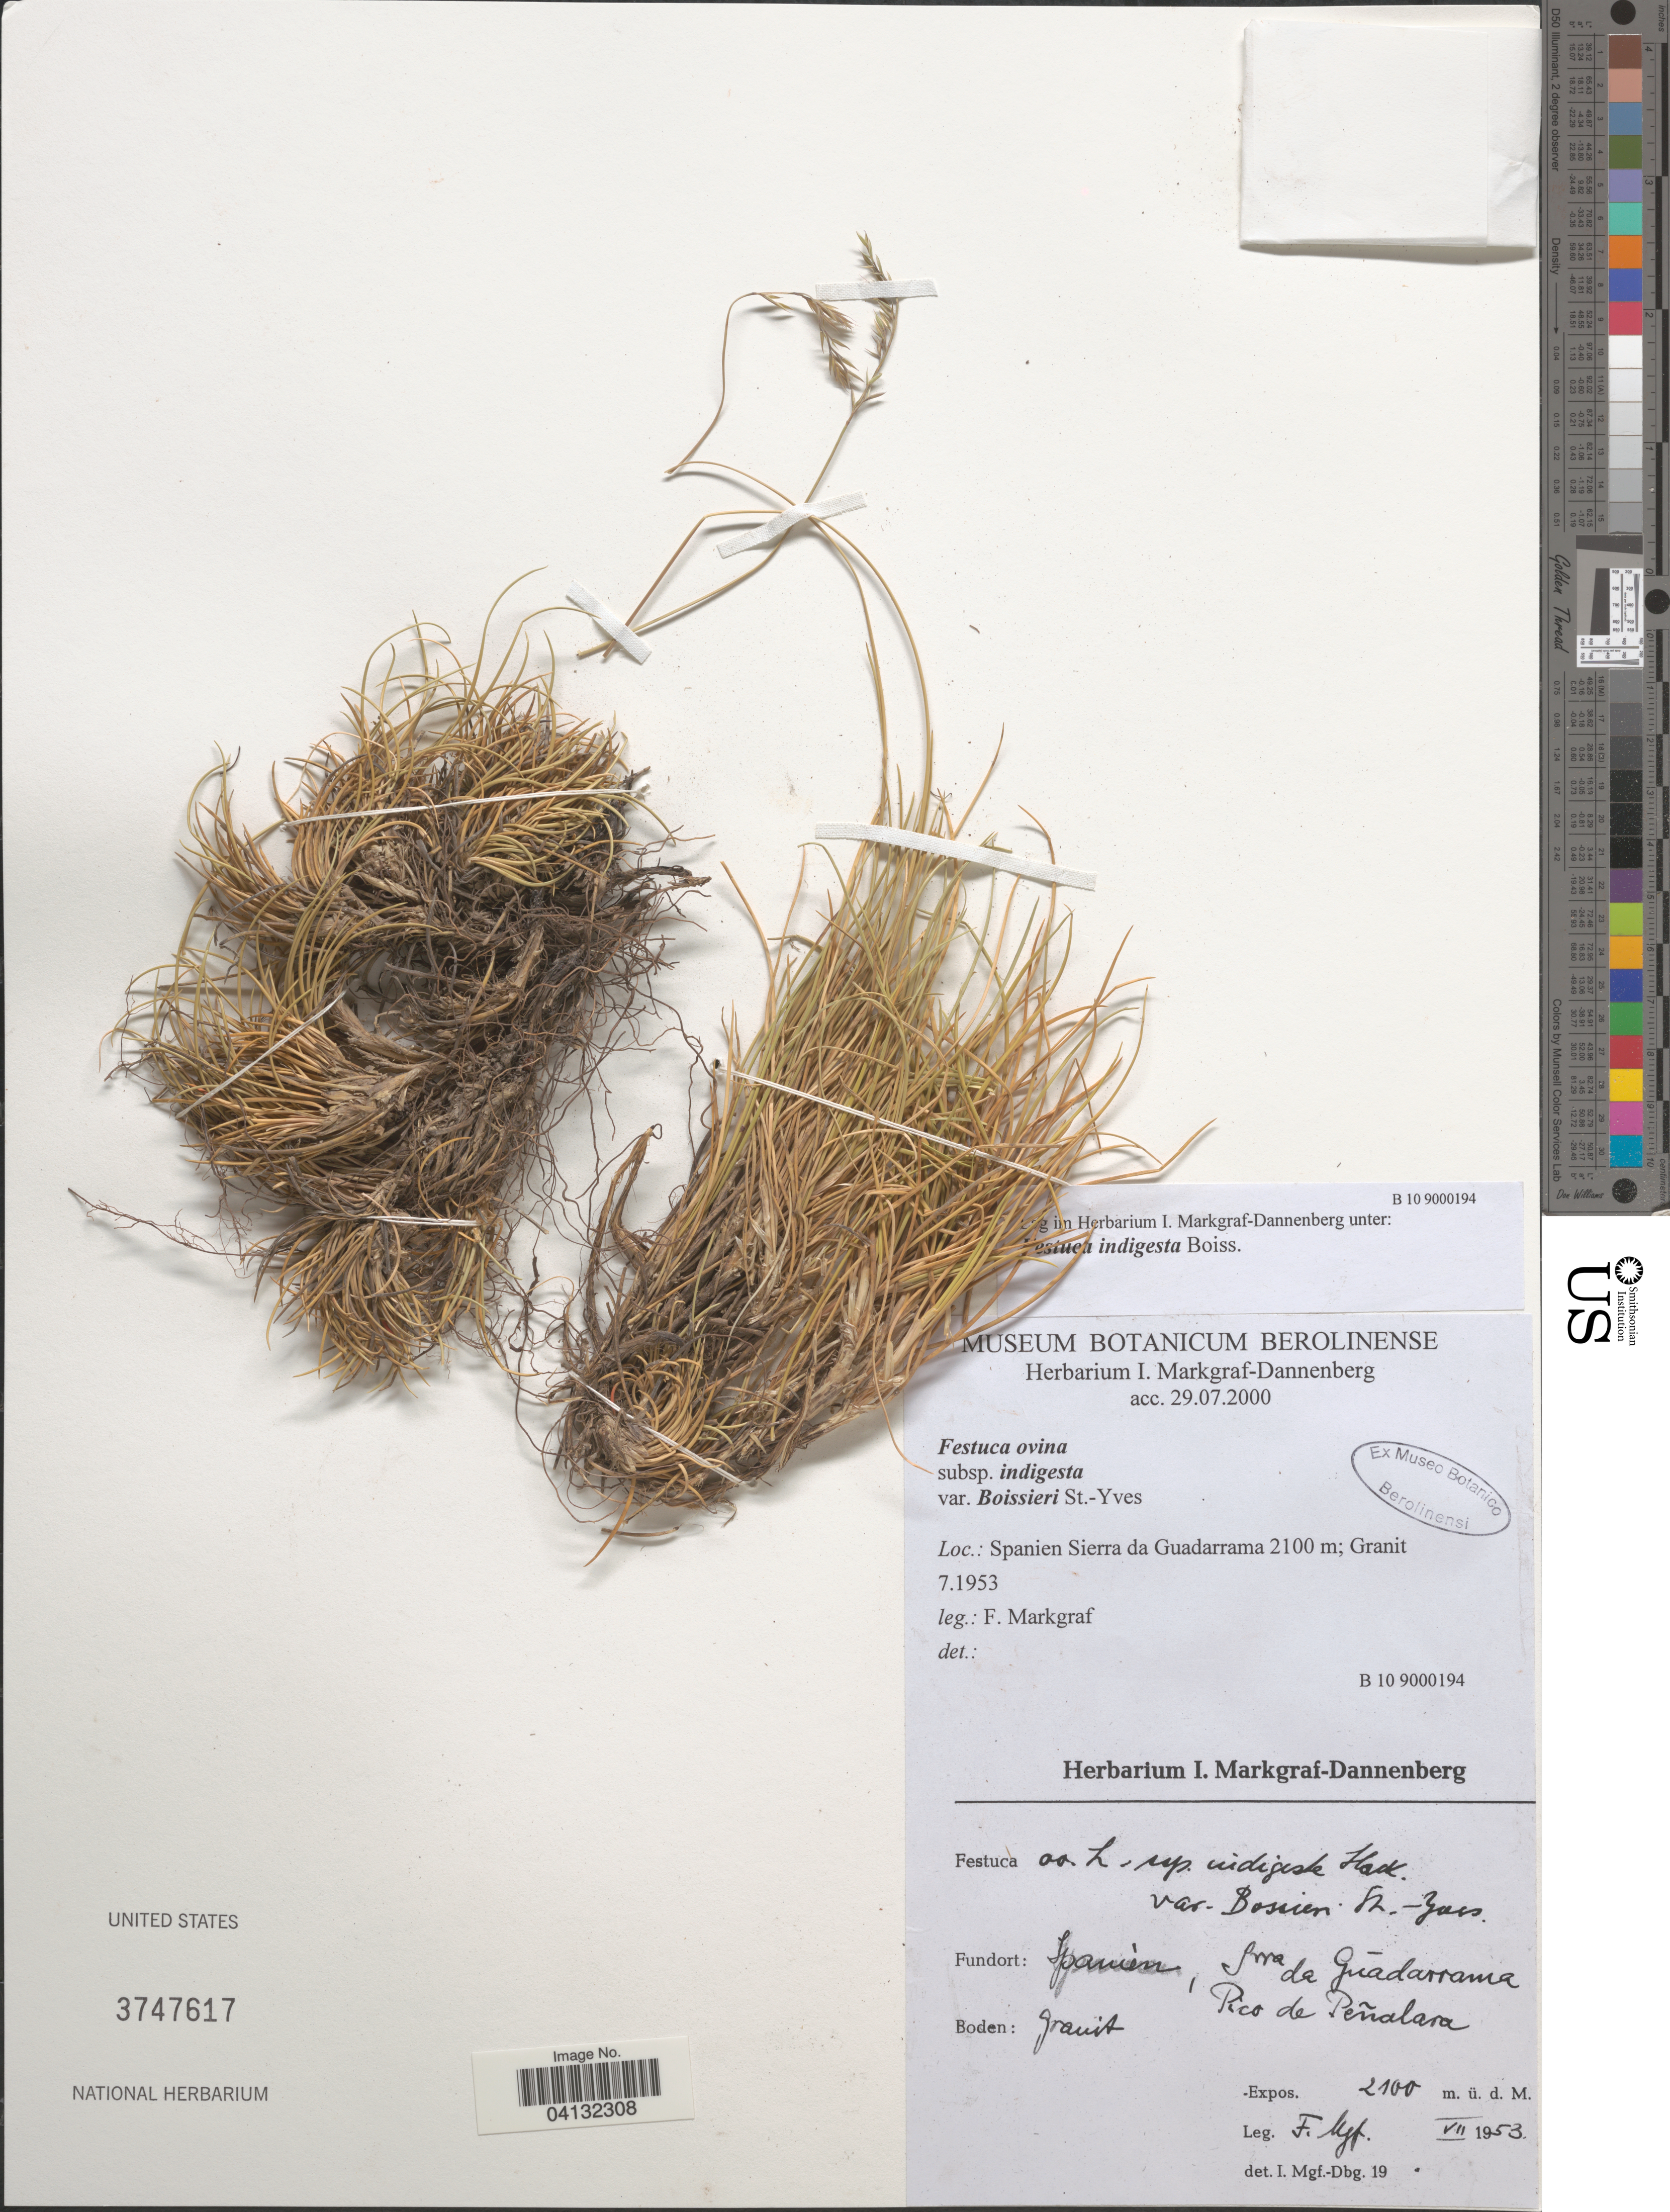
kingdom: Plantae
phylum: Tracheophyta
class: Liliopsida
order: Poales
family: Poaceae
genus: Festuca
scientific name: Festuca indigesta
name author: Boiss.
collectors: F. Markgraf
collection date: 1953-07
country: Spain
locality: Spanien Sierra da Guadarrama. Pico de Peñalara.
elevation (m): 2100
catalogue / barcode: US 3747617